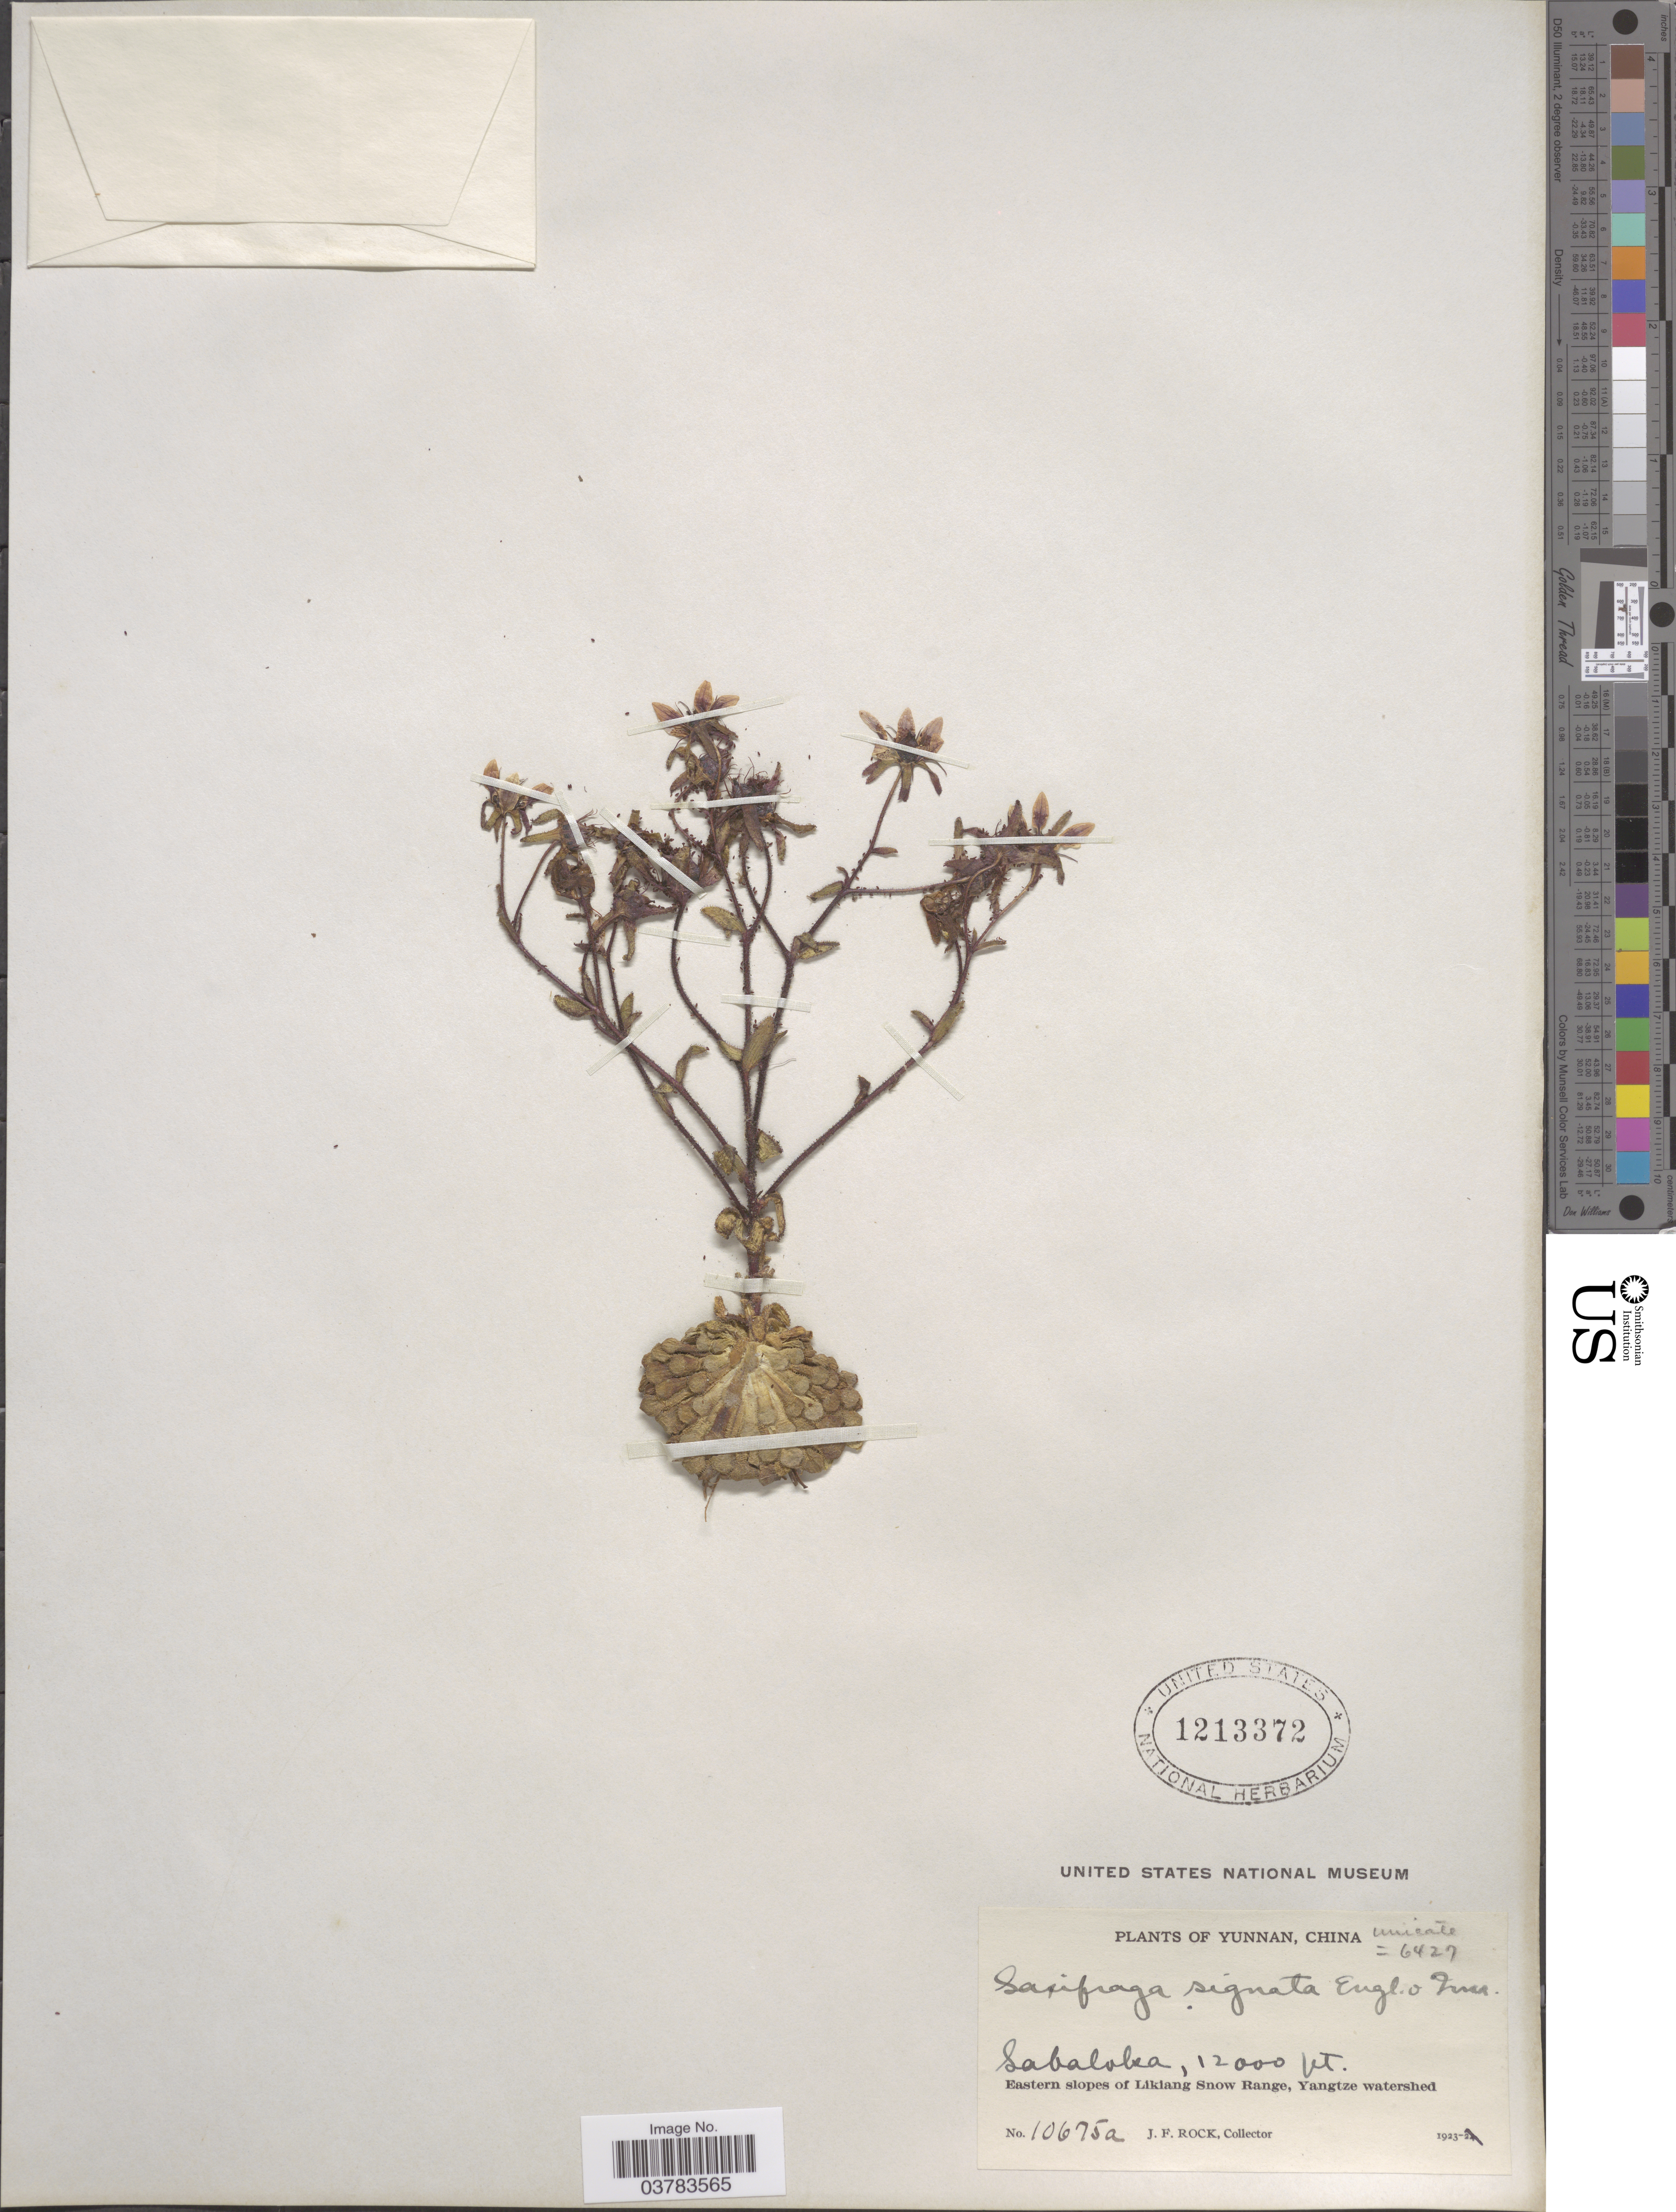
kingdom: Plantae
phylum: Tracheophyta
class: Magnoliopsida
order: Saxifragales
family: Saxifragaceae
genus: Saxifraga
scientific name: Saxifraga signata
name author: Engl. & Irmsch.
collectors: J. Rock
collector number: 10675a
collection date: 1923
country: China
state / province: Yunnan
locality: Sabaloka. Eastern slopes of Likiang Snow Range, Yangtze watershed.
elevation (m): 3658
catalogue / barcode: US 1213372